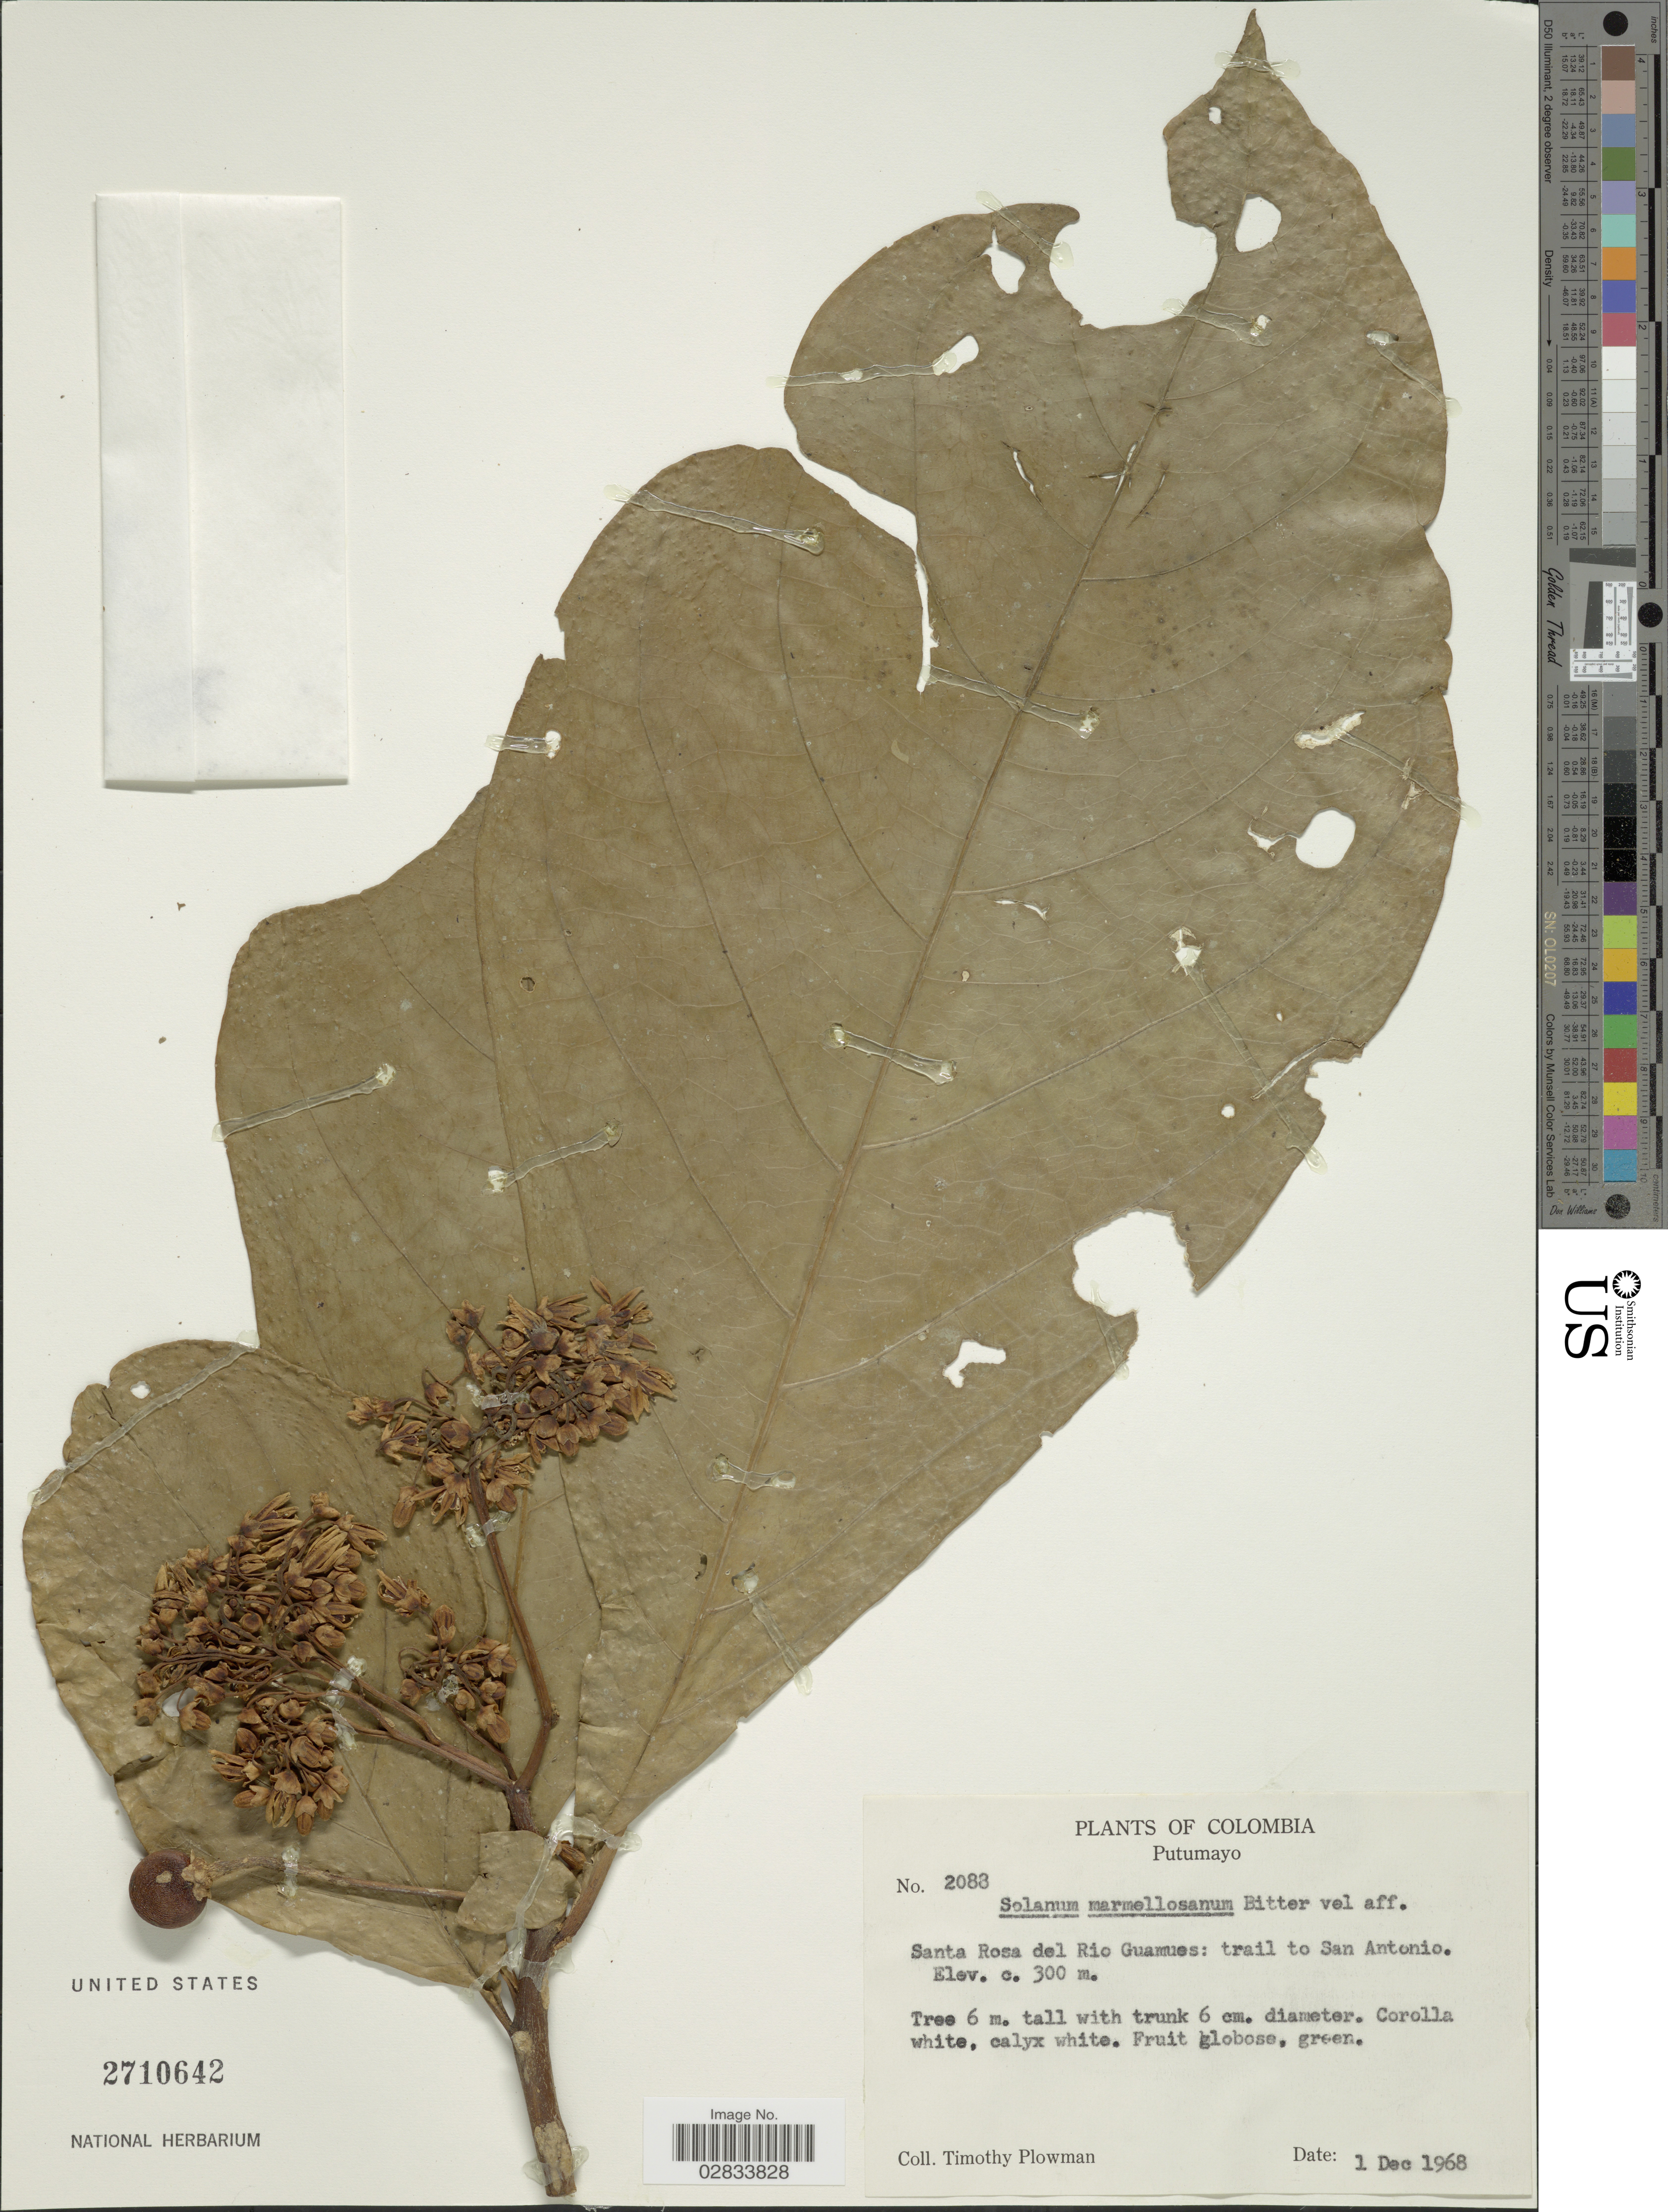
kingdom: Plantae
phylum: Tracheophyta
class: Magnoliopsida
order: Solanales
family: Solanaceae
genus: Solanum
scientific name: Solanum marmellosum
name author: Bitter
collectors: T. Plowman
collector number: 2083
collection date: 1968-12-01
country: Colombia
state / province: Putumayo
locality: Santa Rosa del Rio Guamues: trail to San Antonio.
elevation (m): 300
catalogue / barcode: US 2710642